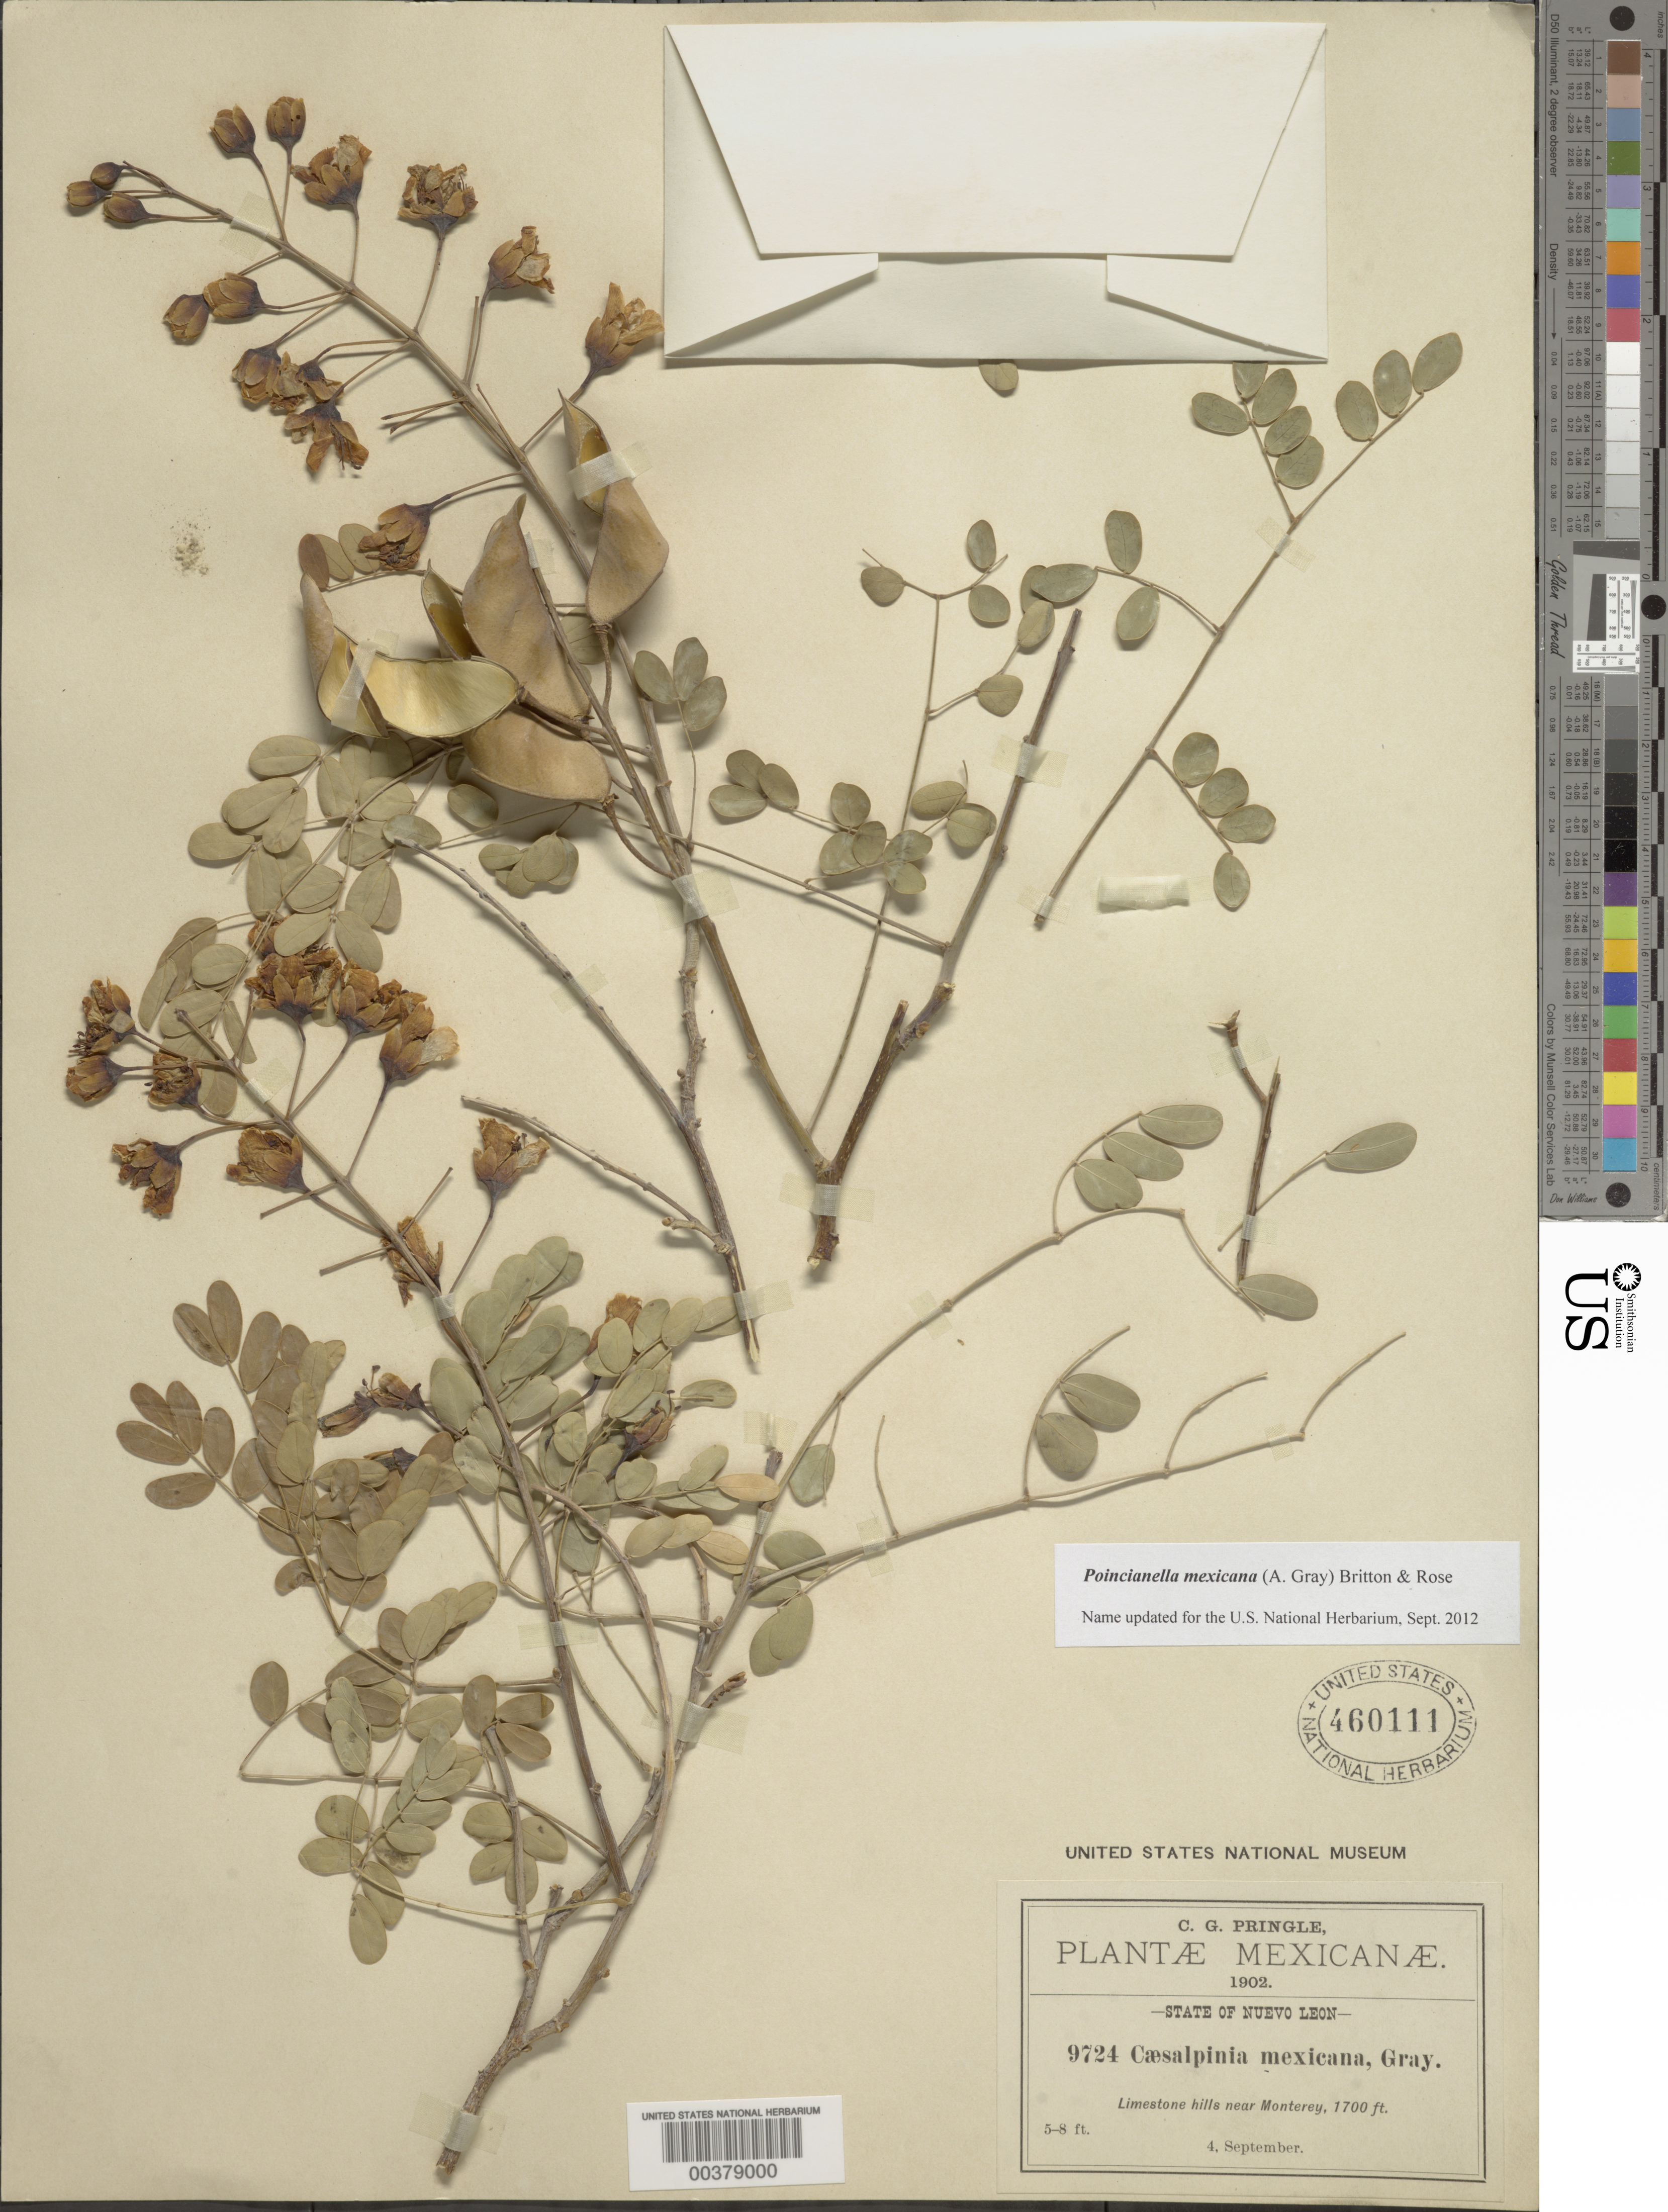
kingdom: Plantae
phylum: Tracheophyta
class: Magnoliopsida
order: Fabales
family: Fabaceae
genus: Erythrostemon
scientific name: Erythrostemon mexicanus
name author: (Rose) Gagnon & G.P. Lewis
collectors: C. G. Pringle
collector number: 9724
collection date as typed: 04 Sep 1902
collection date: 1902-09-04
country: Mexico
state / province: Nuevo León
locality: Near Monterrey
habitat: Limestone hills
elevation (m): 518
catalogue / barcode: US 460111